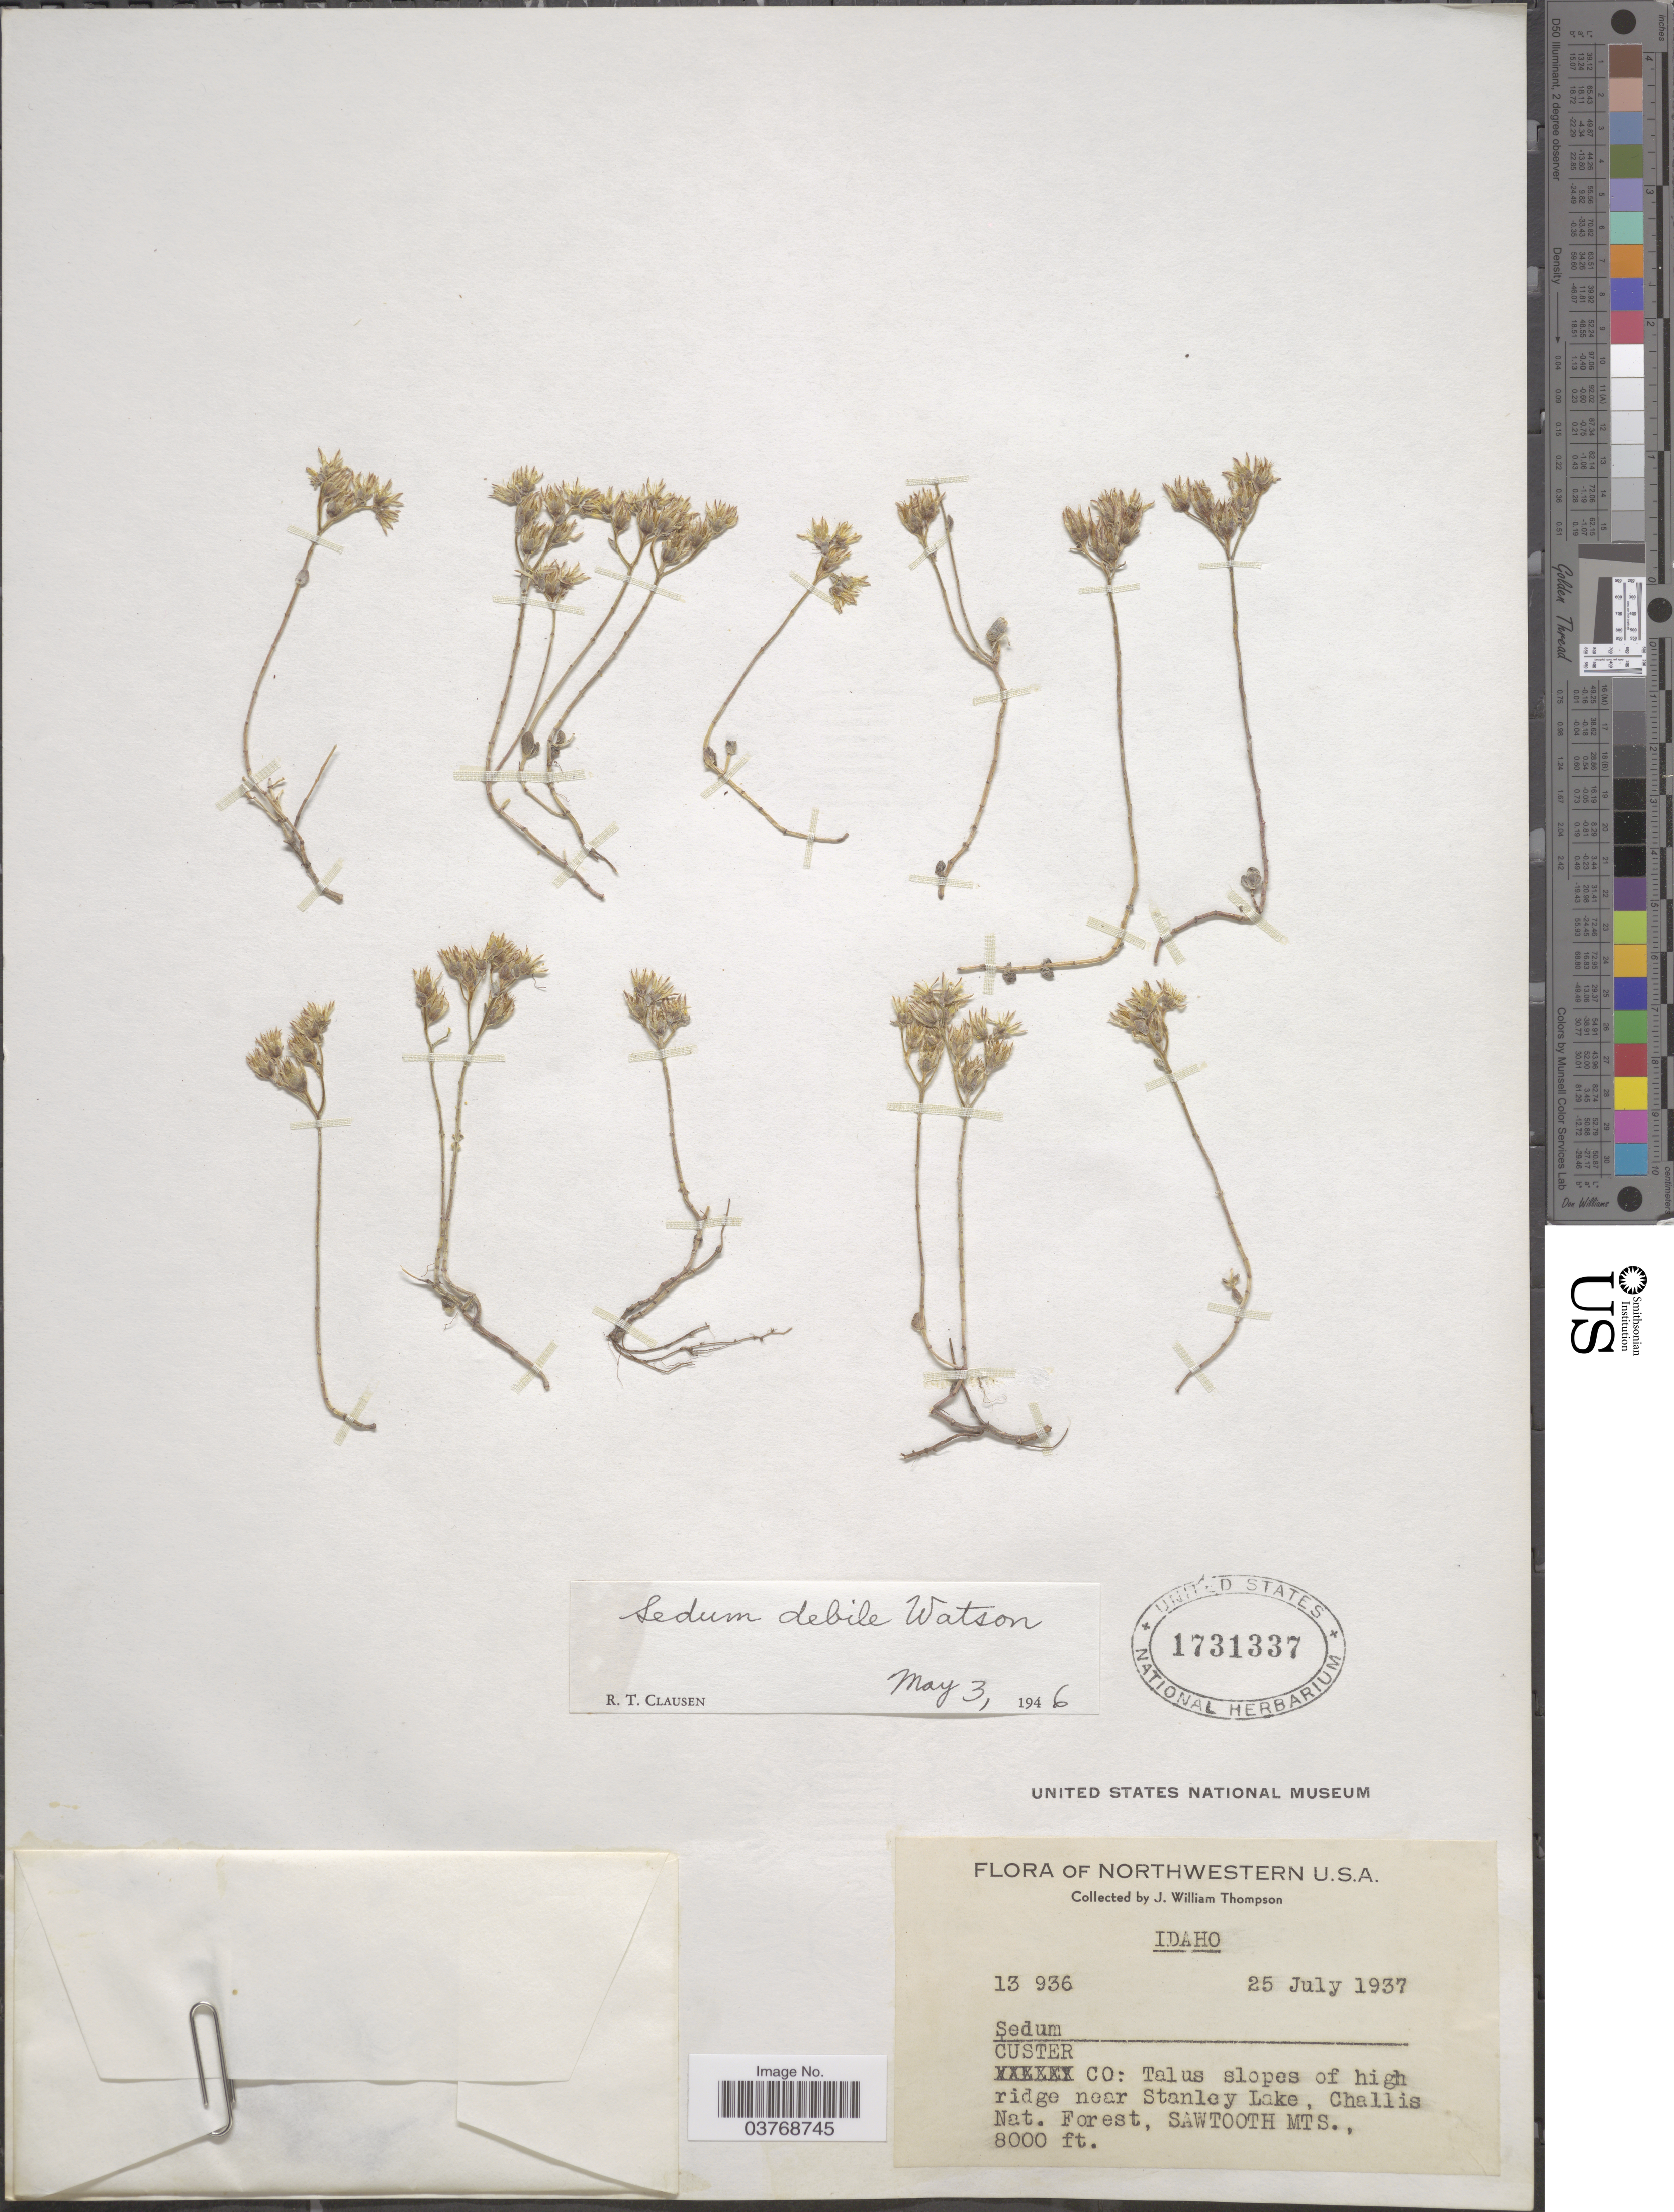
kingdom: Plantae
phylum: Tracheophyta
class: Magnoliopsida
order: Saxifragales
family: Crassulaceae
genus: Sedum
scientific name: Sedum debile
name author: S. Watson in C. King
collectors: J. W. Thompson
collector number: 13936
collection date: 1937-07-25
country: United States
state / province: Idaho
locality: Northwestern U.S.A. Custer Co: Talus slopes of high ridge near Stanley Lake, Challis Nat. Forest, Sawtooth Mts.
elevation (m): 2438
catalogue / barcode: US 1731337